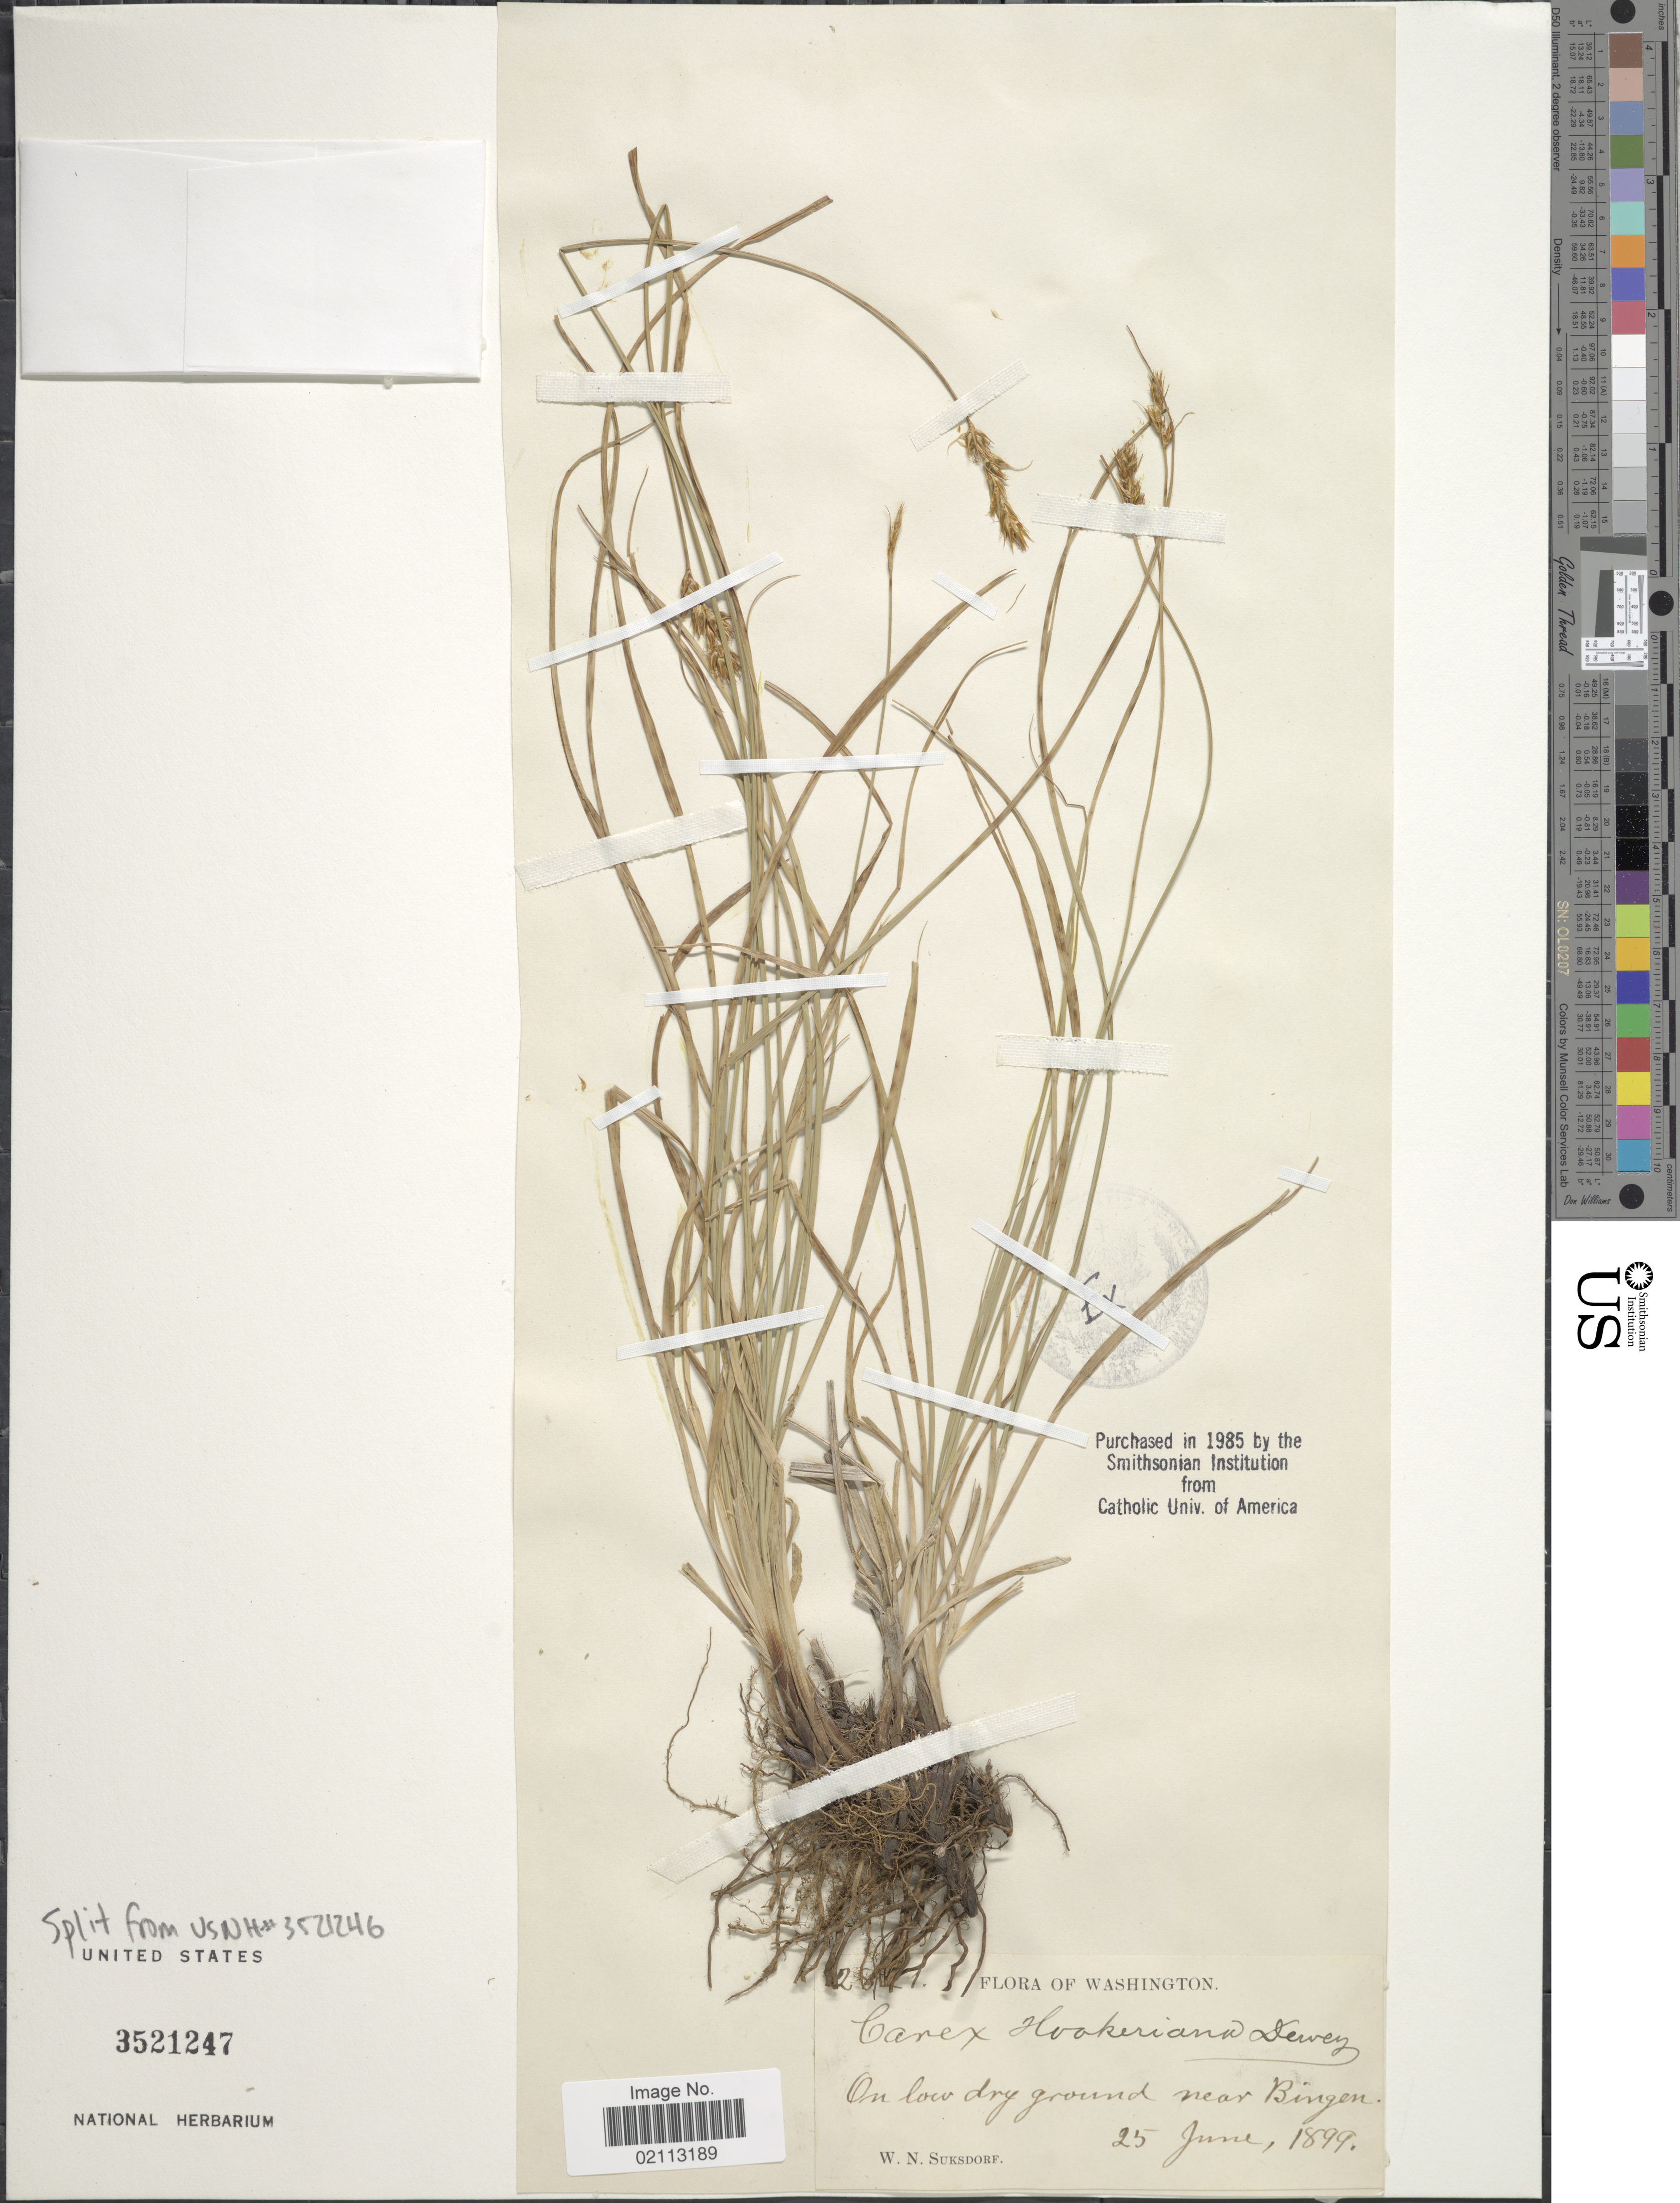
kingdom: Plantae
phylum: Tracheophyta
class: Liliopsida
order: Poales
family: Cyperaceae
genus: Carex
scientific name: Carex hookeriana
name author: Dewey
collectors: W. N. Suksdorf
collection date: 1899-06-25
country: United States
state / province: Washington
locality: On low ground, near Bingen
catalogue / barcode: US 3521247